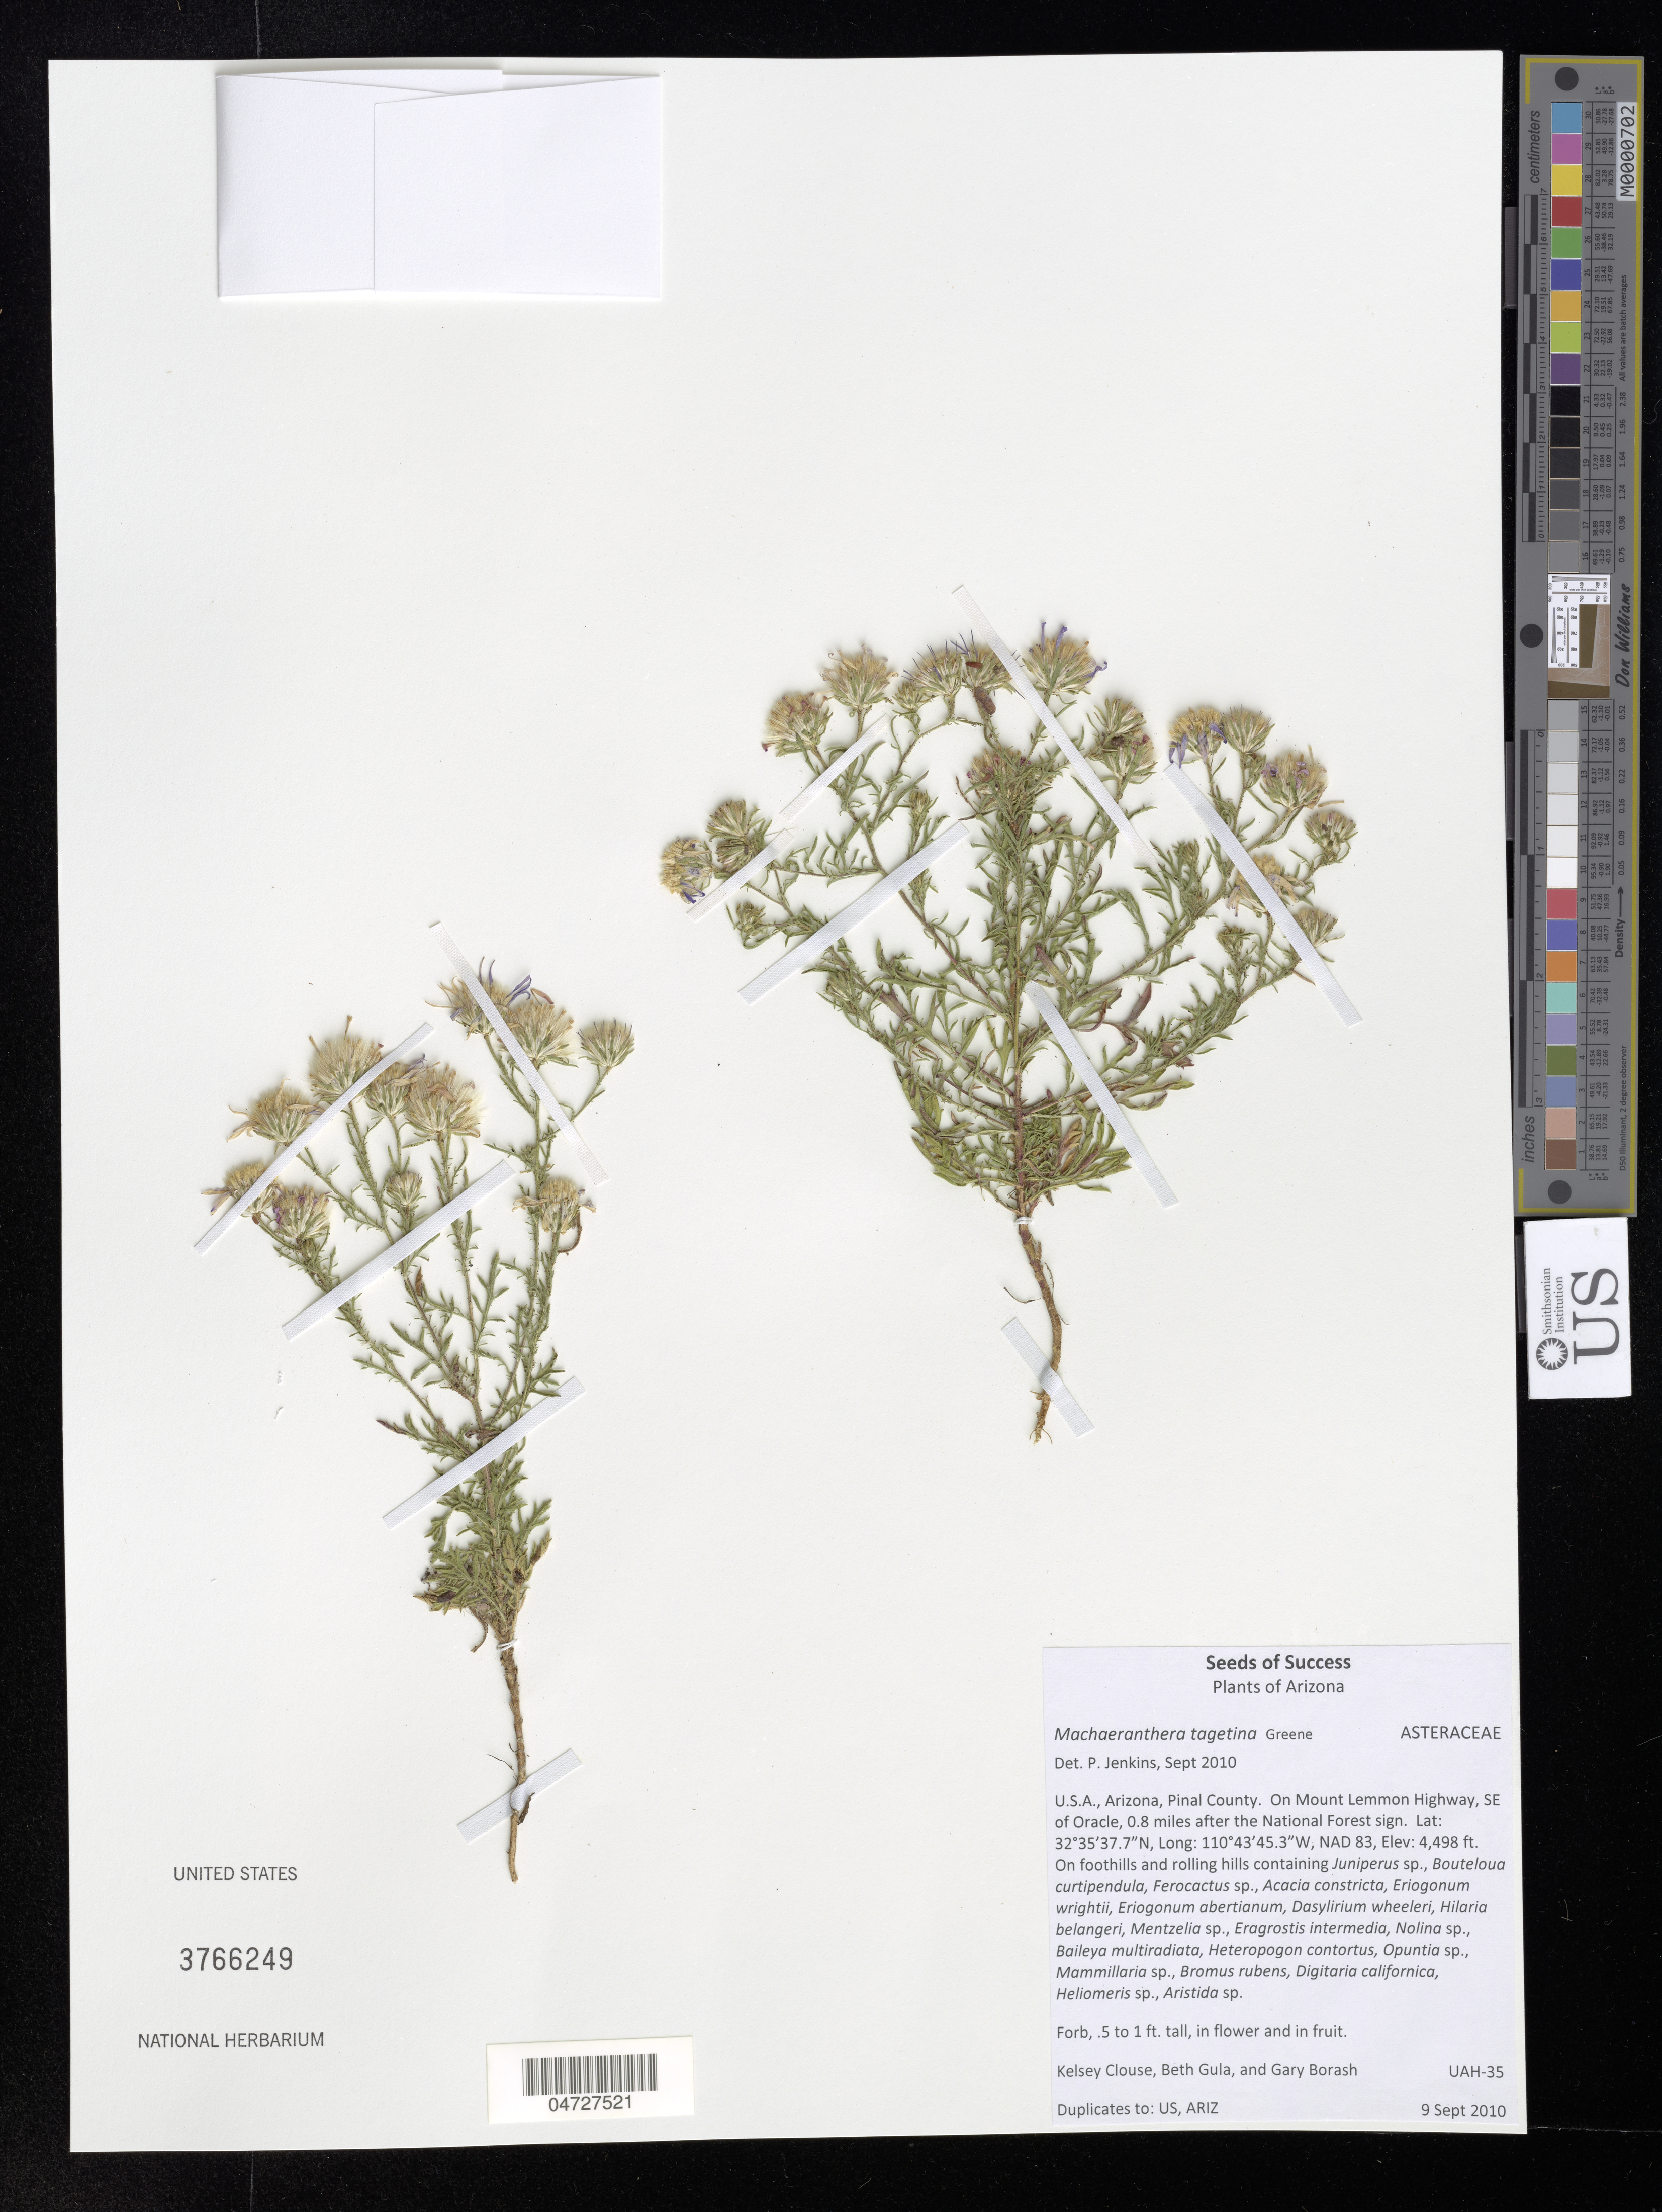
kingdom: Plantae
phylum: Tracheophyta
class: Magnoliopsida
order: Asterales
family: Asteraceae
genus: Machaeranthera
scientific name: Machaeranthera tagetina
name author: Greene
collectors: K. Clouse, B. Gula & G. Borash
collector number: UAH-35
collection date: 2010-09-09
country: United States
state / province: Arizona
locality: Pinal County. On Mount Lemmon Highway, SE of Oracle. 0.8 miles after the National Forest sign.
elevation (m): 1371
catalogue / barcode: US 3766249